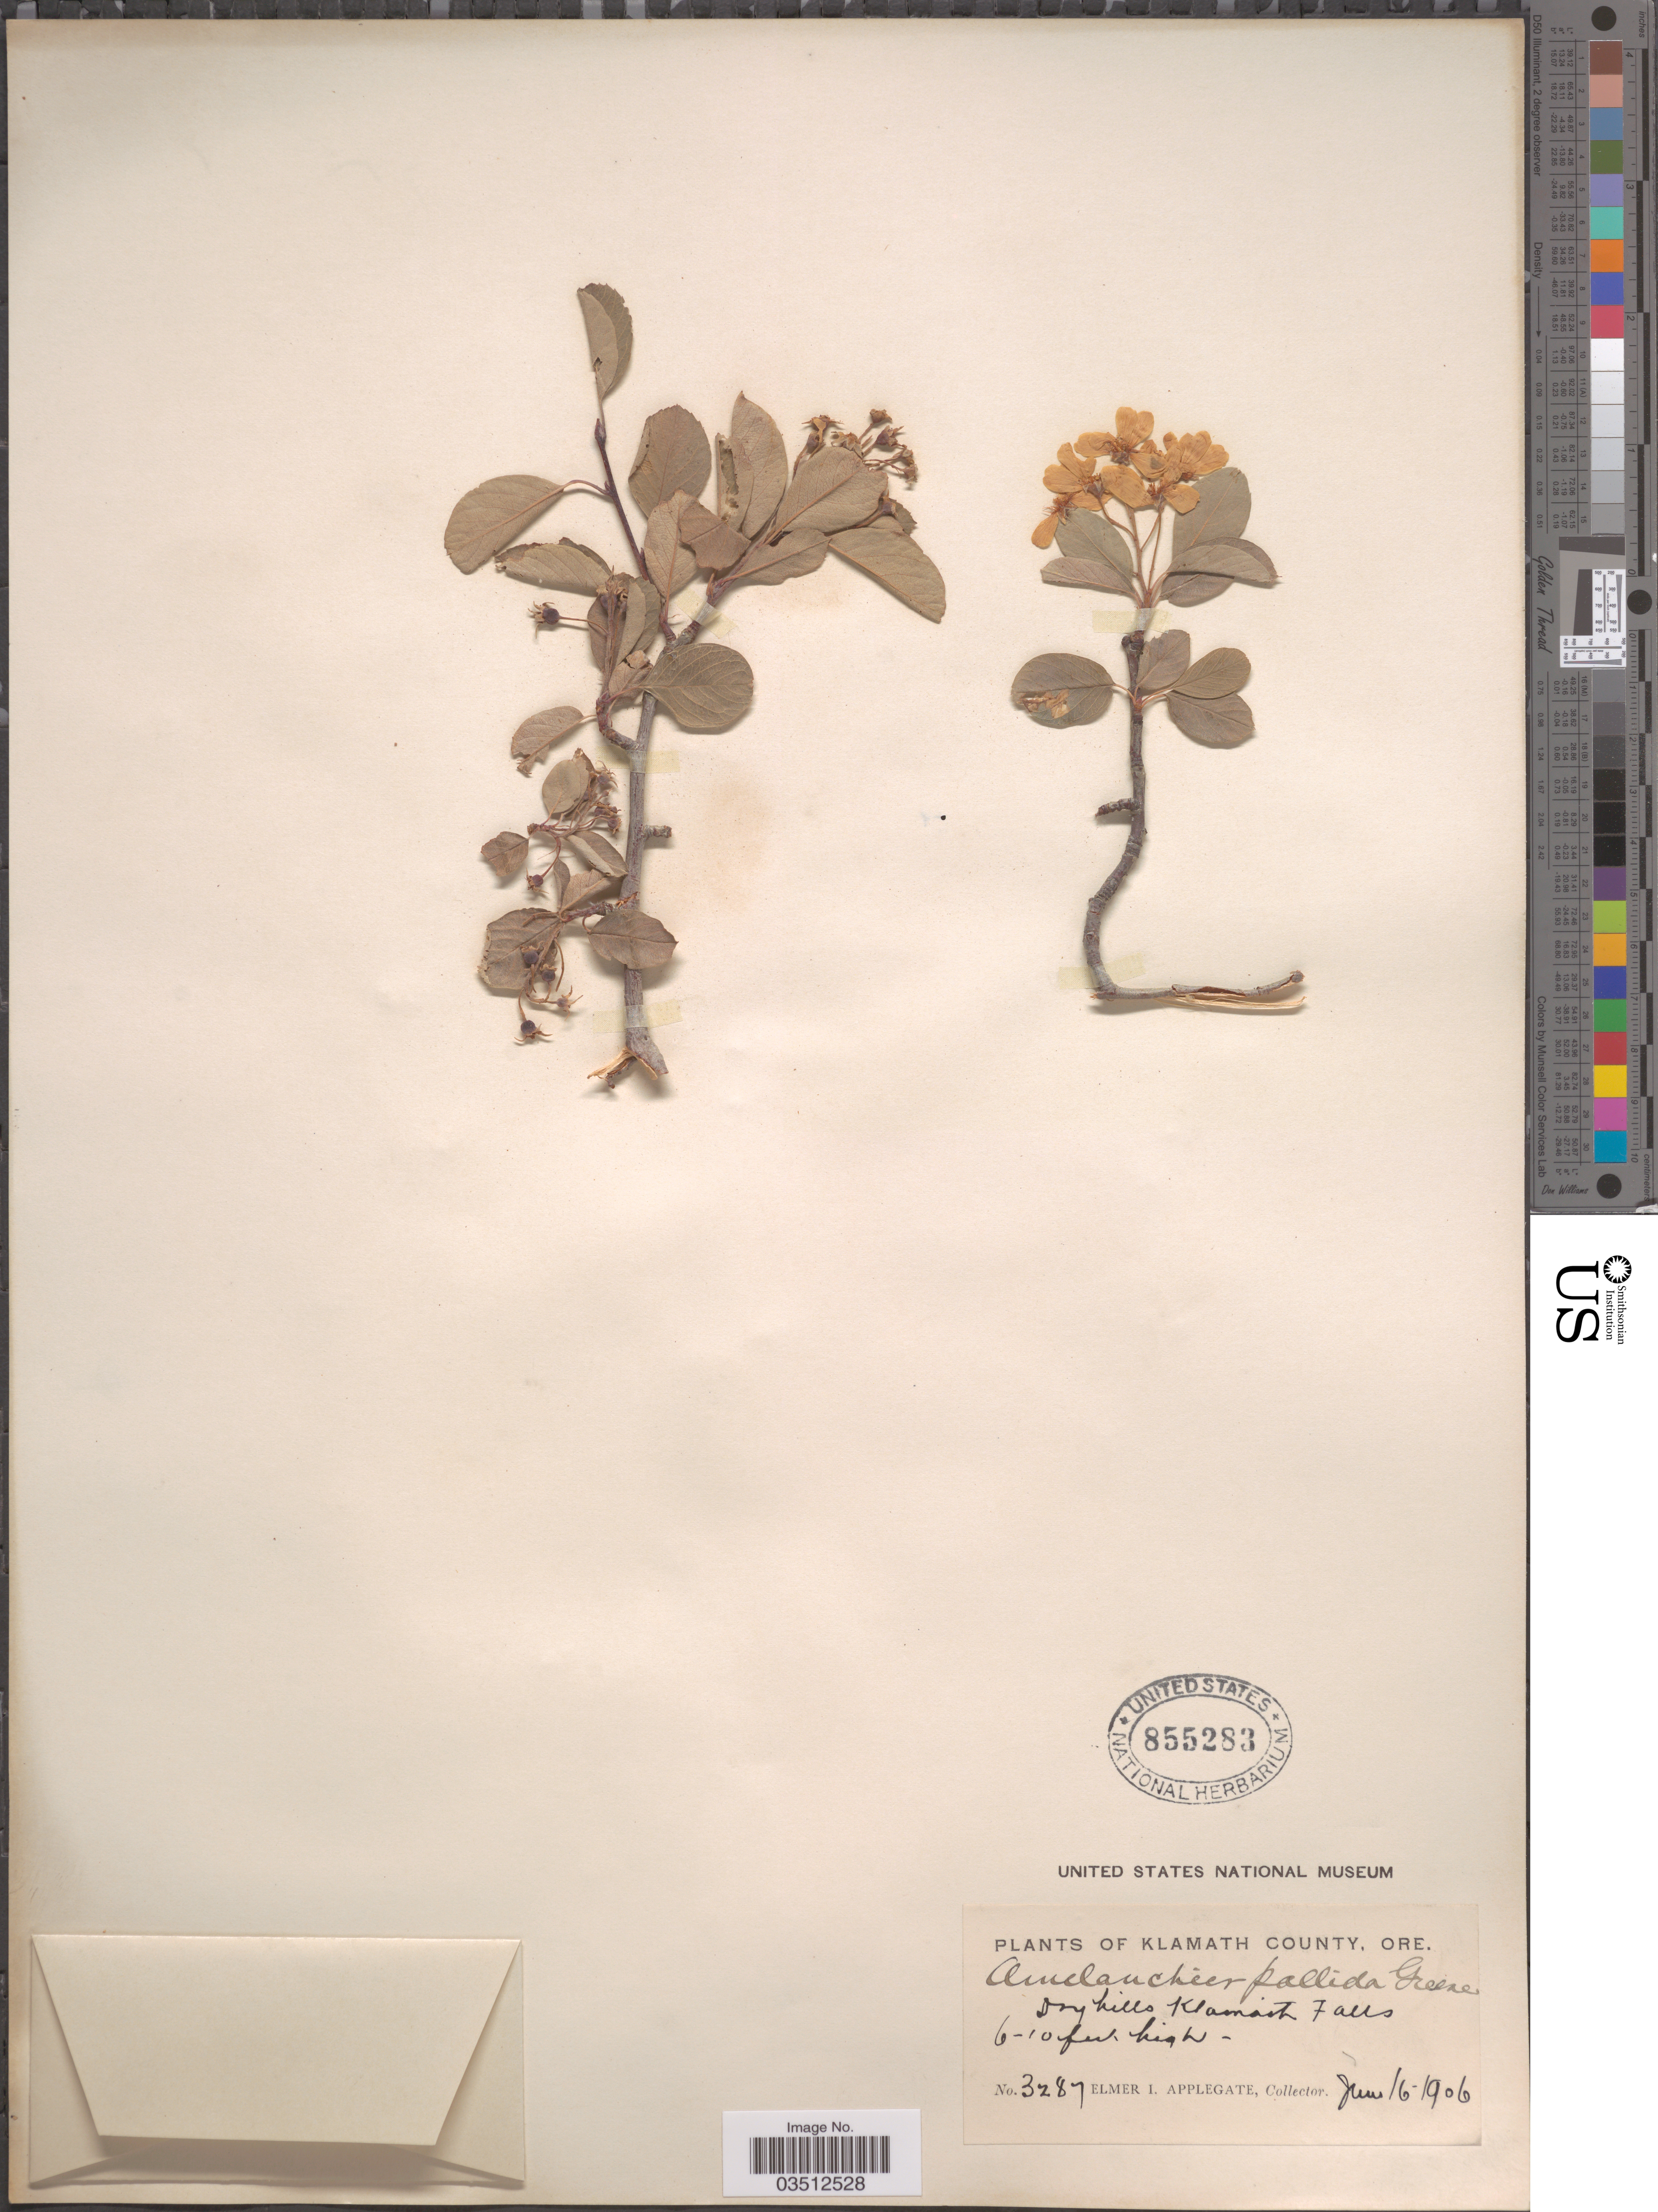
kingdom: Plantae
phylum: Tracheophyta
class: Magnoliopsida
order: Rosales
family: Rosaceae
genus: Amelanchier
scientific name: Amelanchier pallida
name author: Greene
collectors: E. I. Applegate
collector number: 3287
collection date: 1906-06-16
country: United States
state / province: Oregon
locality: Klamath County. Dry hills Klamath Falls.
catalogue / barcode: US 855283